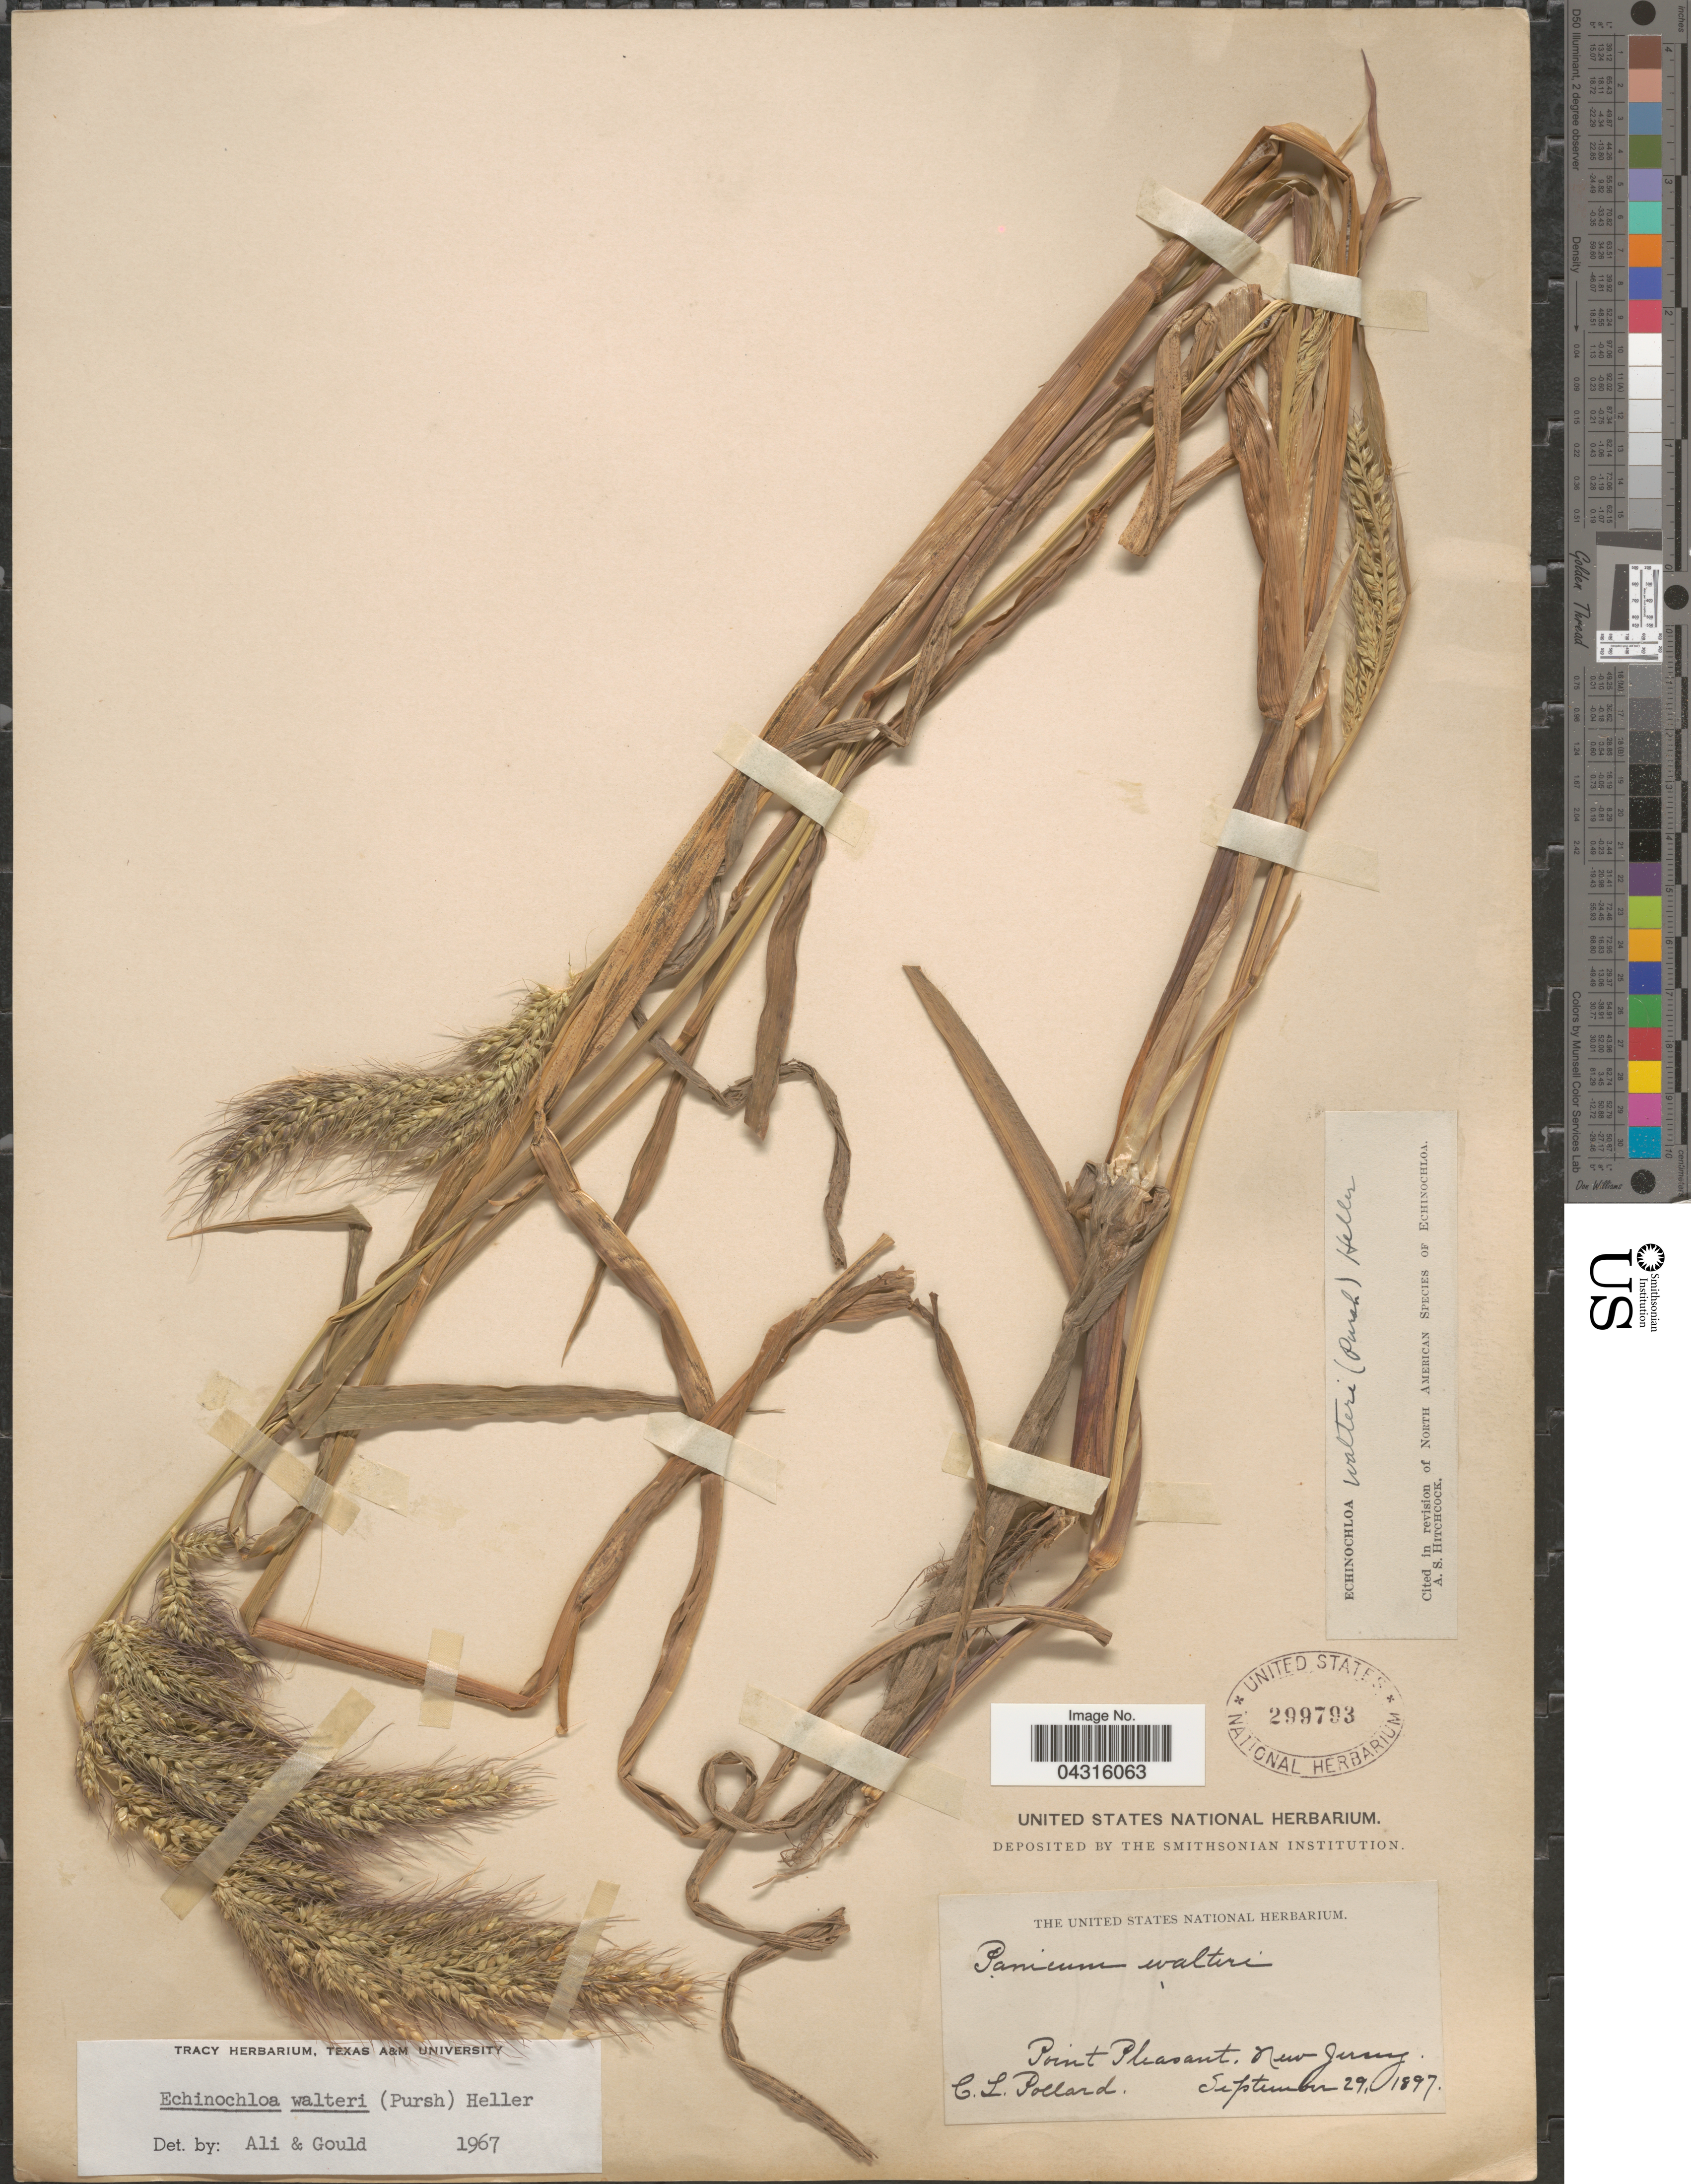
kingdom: Plantae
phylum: Tracheophyta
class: Liliopsida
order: Poales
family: Poaceae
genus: Echinochloa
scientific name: Echinochloa walteri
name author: (Pursh) A. Heller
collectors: C. L. Pollard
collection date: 1897-09-29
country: United States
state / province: New Jersey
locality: Point Pleasant.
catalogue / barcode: US 299793